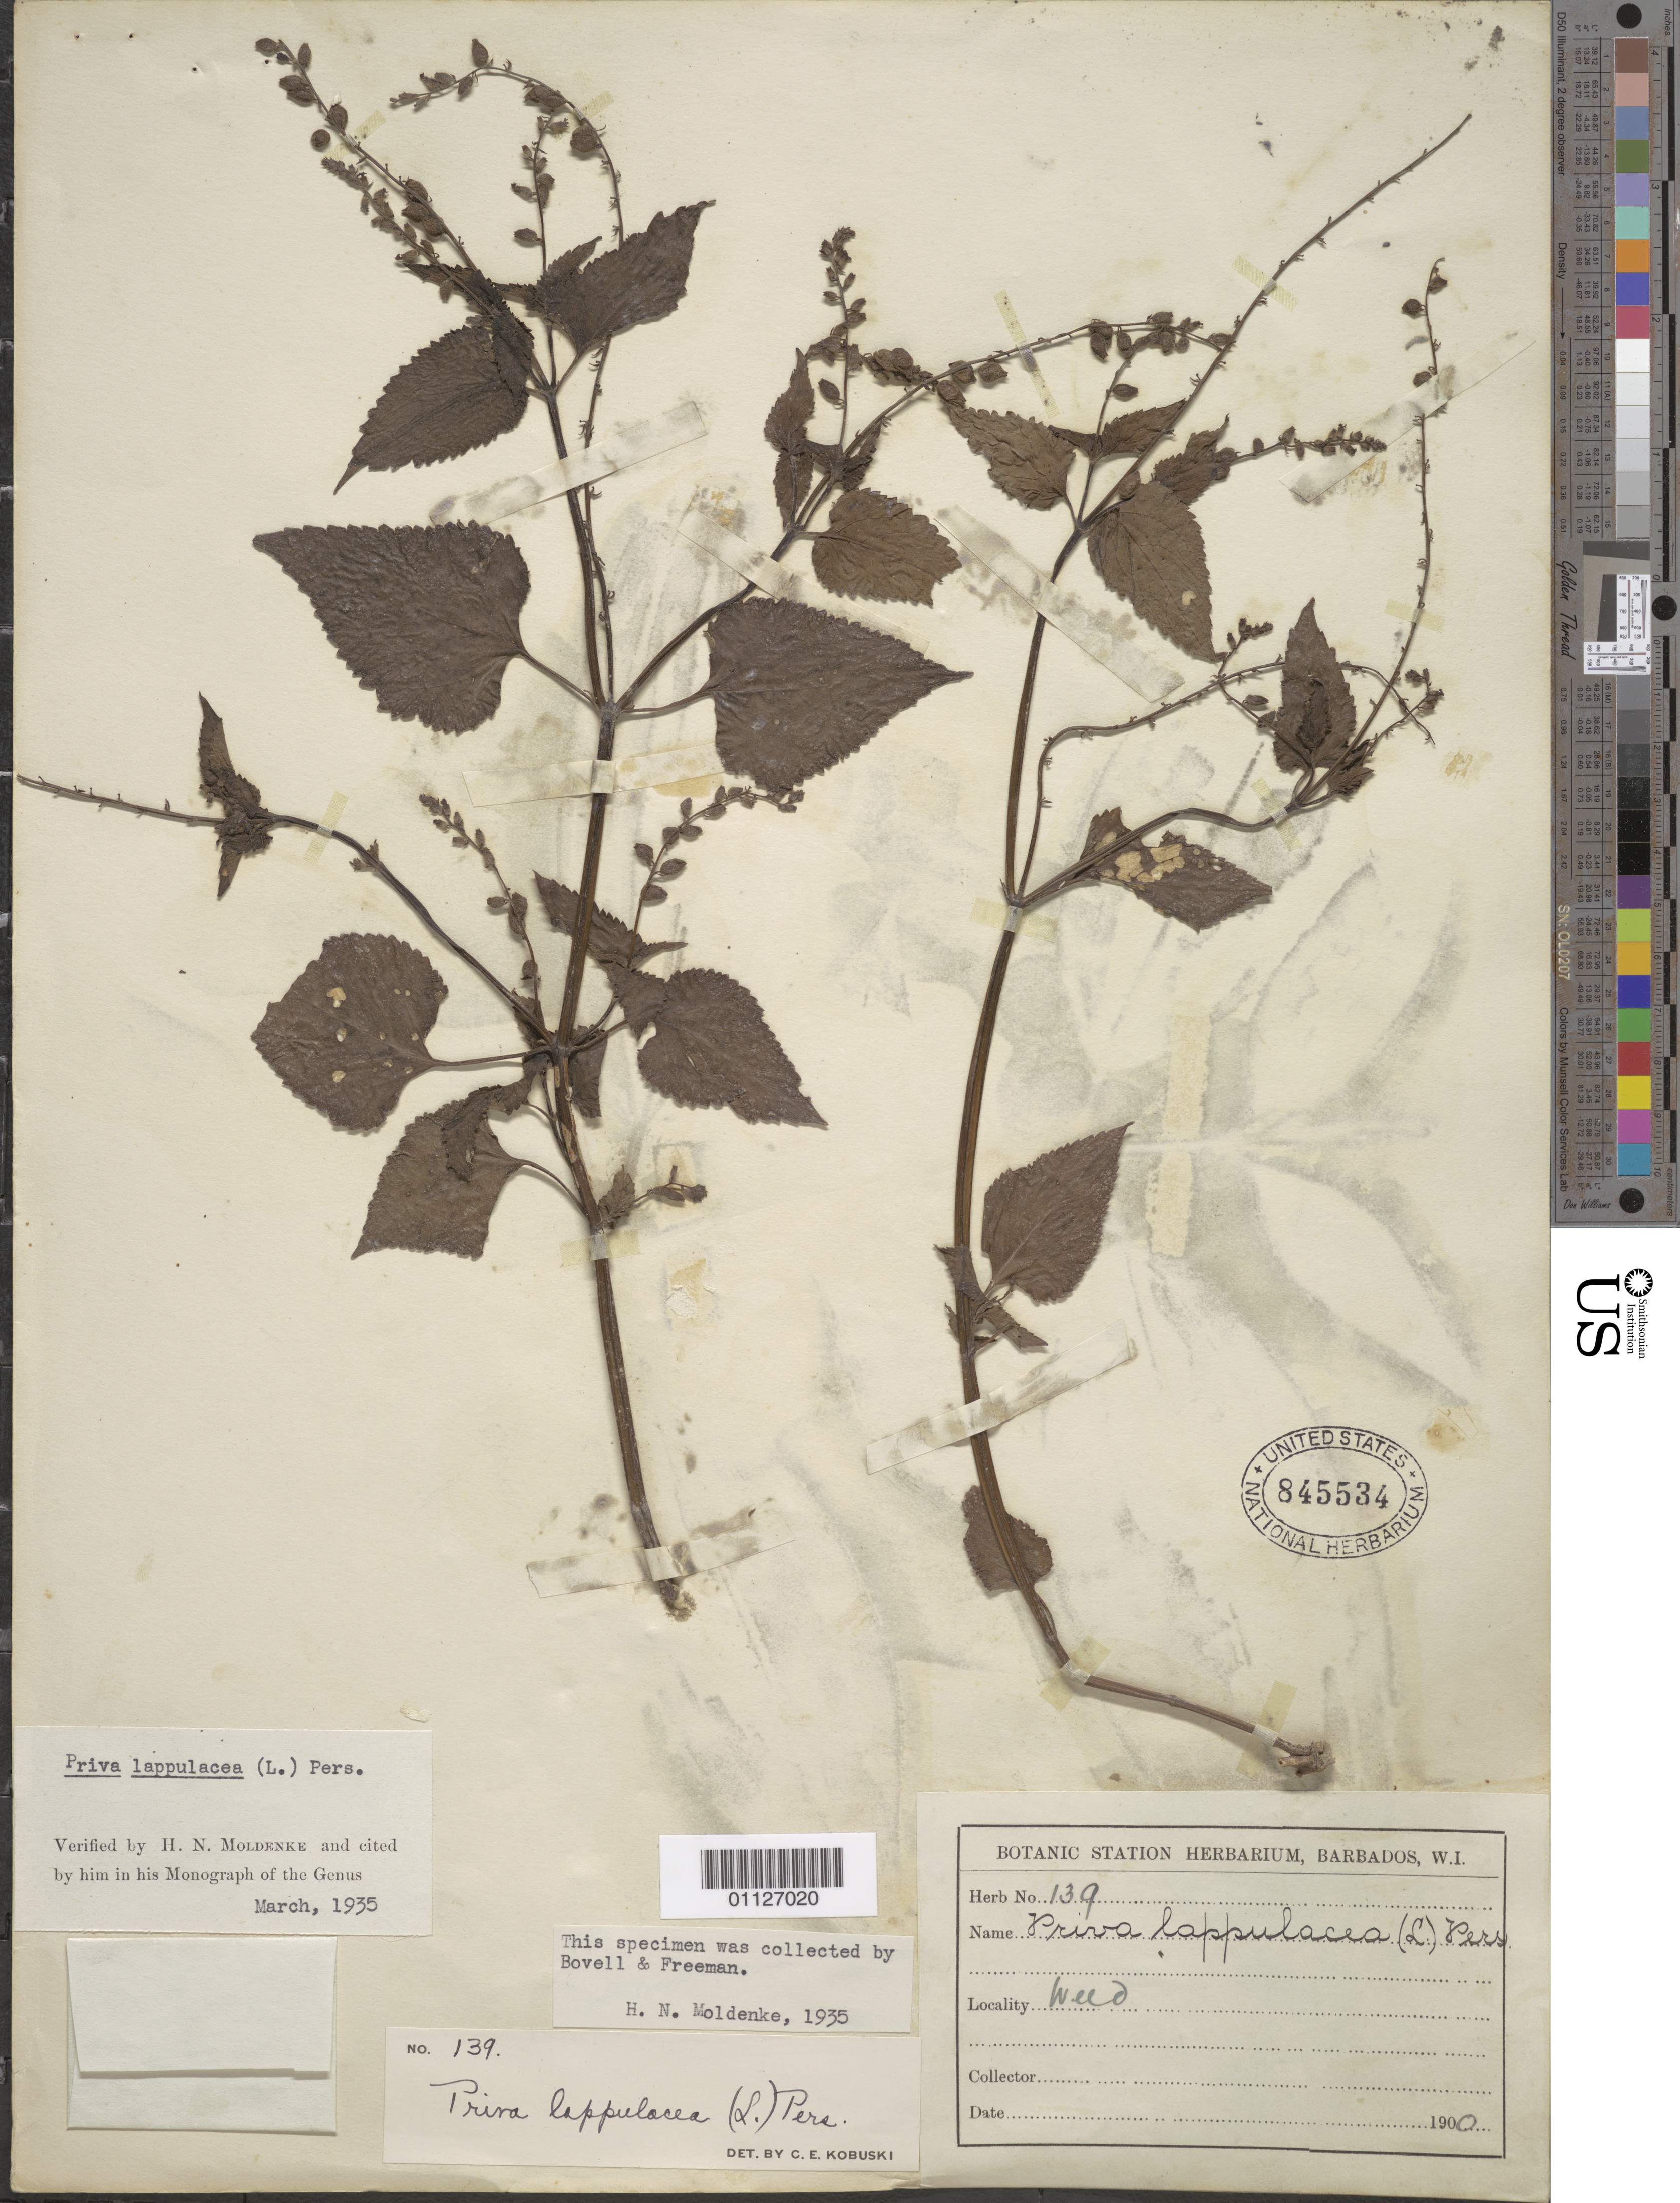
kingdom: Plantae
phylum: Tracheophyta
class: Magnoliopsida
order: Lamiales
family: Verbenaceae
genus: Priva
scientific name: Priva lappulacea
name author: (L.) Pers.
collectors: ex herb. Bot. Sta. Barbados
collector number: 139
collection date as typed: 01 Jan 1900 to 31 Dec 1900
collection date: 1900-01-01/1900-12-31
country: Barbados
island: Barbados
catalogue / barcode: US 845534